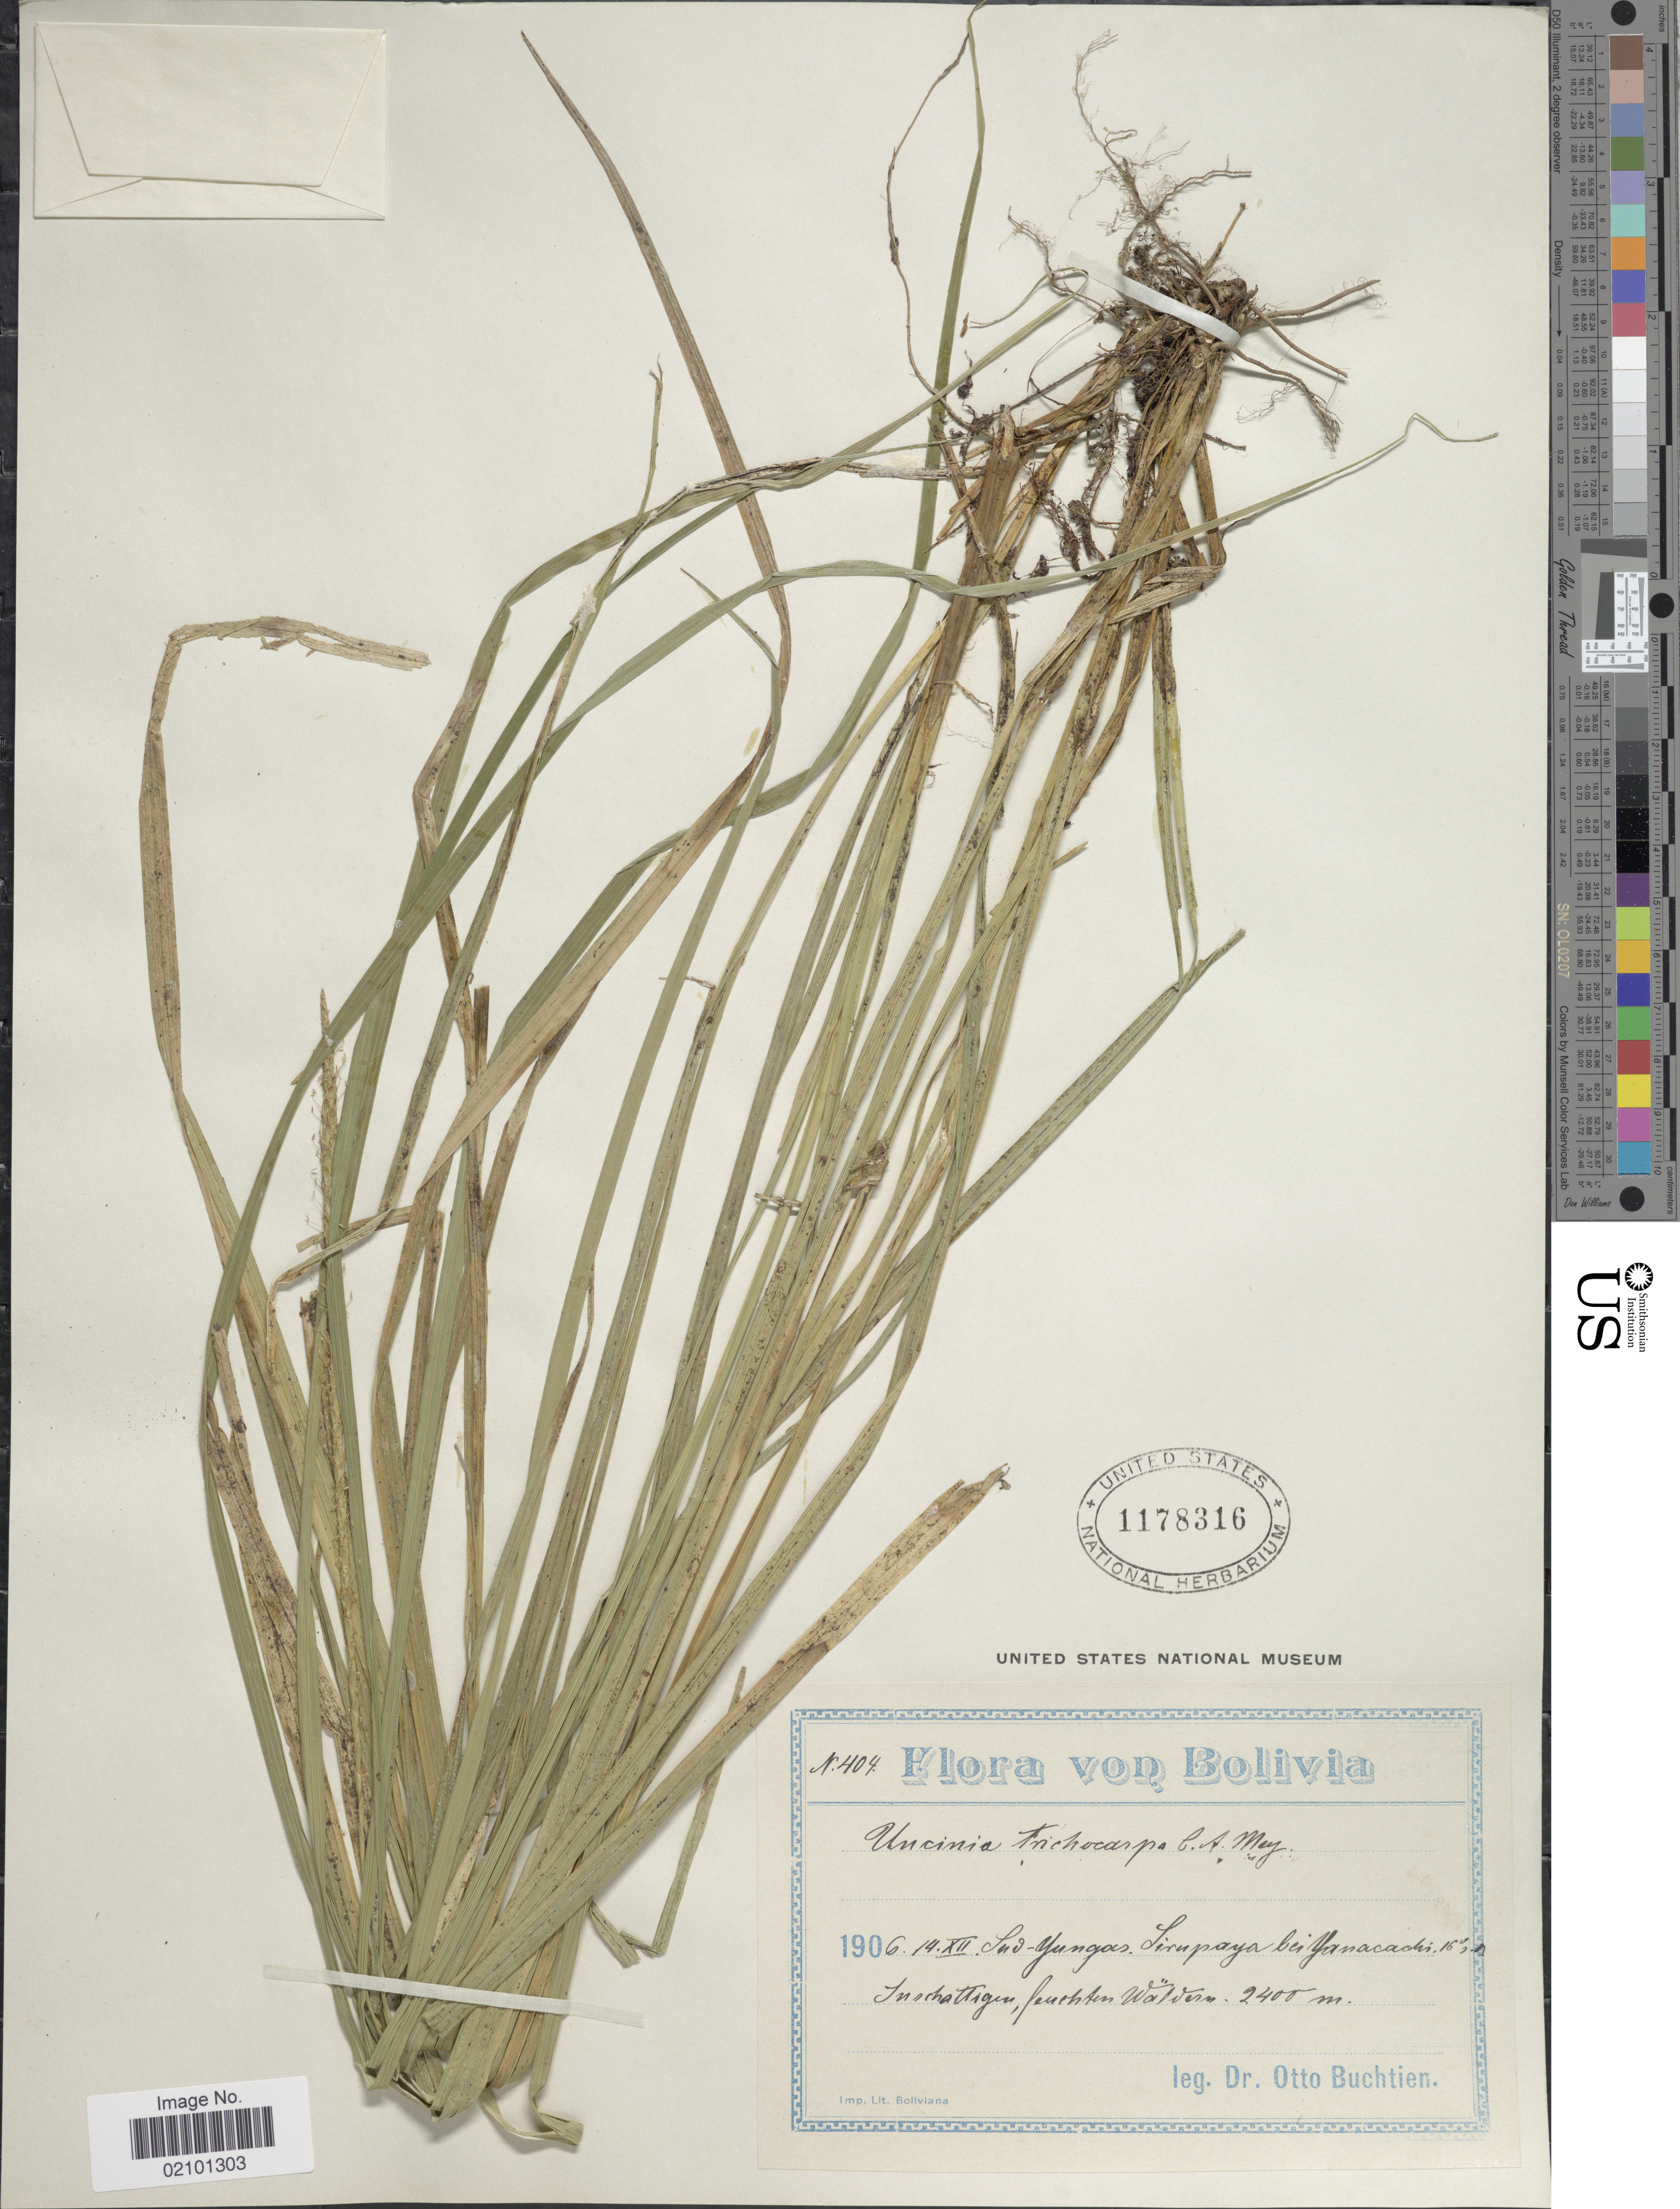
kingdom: Plantae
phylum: Tracheophyta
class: Liliopsida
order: Poales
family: Cyperaceae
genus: Carex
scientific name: Carex hamata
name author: Sw.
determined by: Jimnéz-Mejias, Pedro, (UPOS), Universidad Pablo de Olavide (SPAIN)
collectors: O. Buchtien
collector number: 404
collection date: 1906-12-14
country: Bolivia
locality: Sud-Yungas. Sirupaya bei Yanacachi, 16°, N Inschattigen, feuchten Waldern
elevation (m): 2400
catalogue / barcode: US 1178316